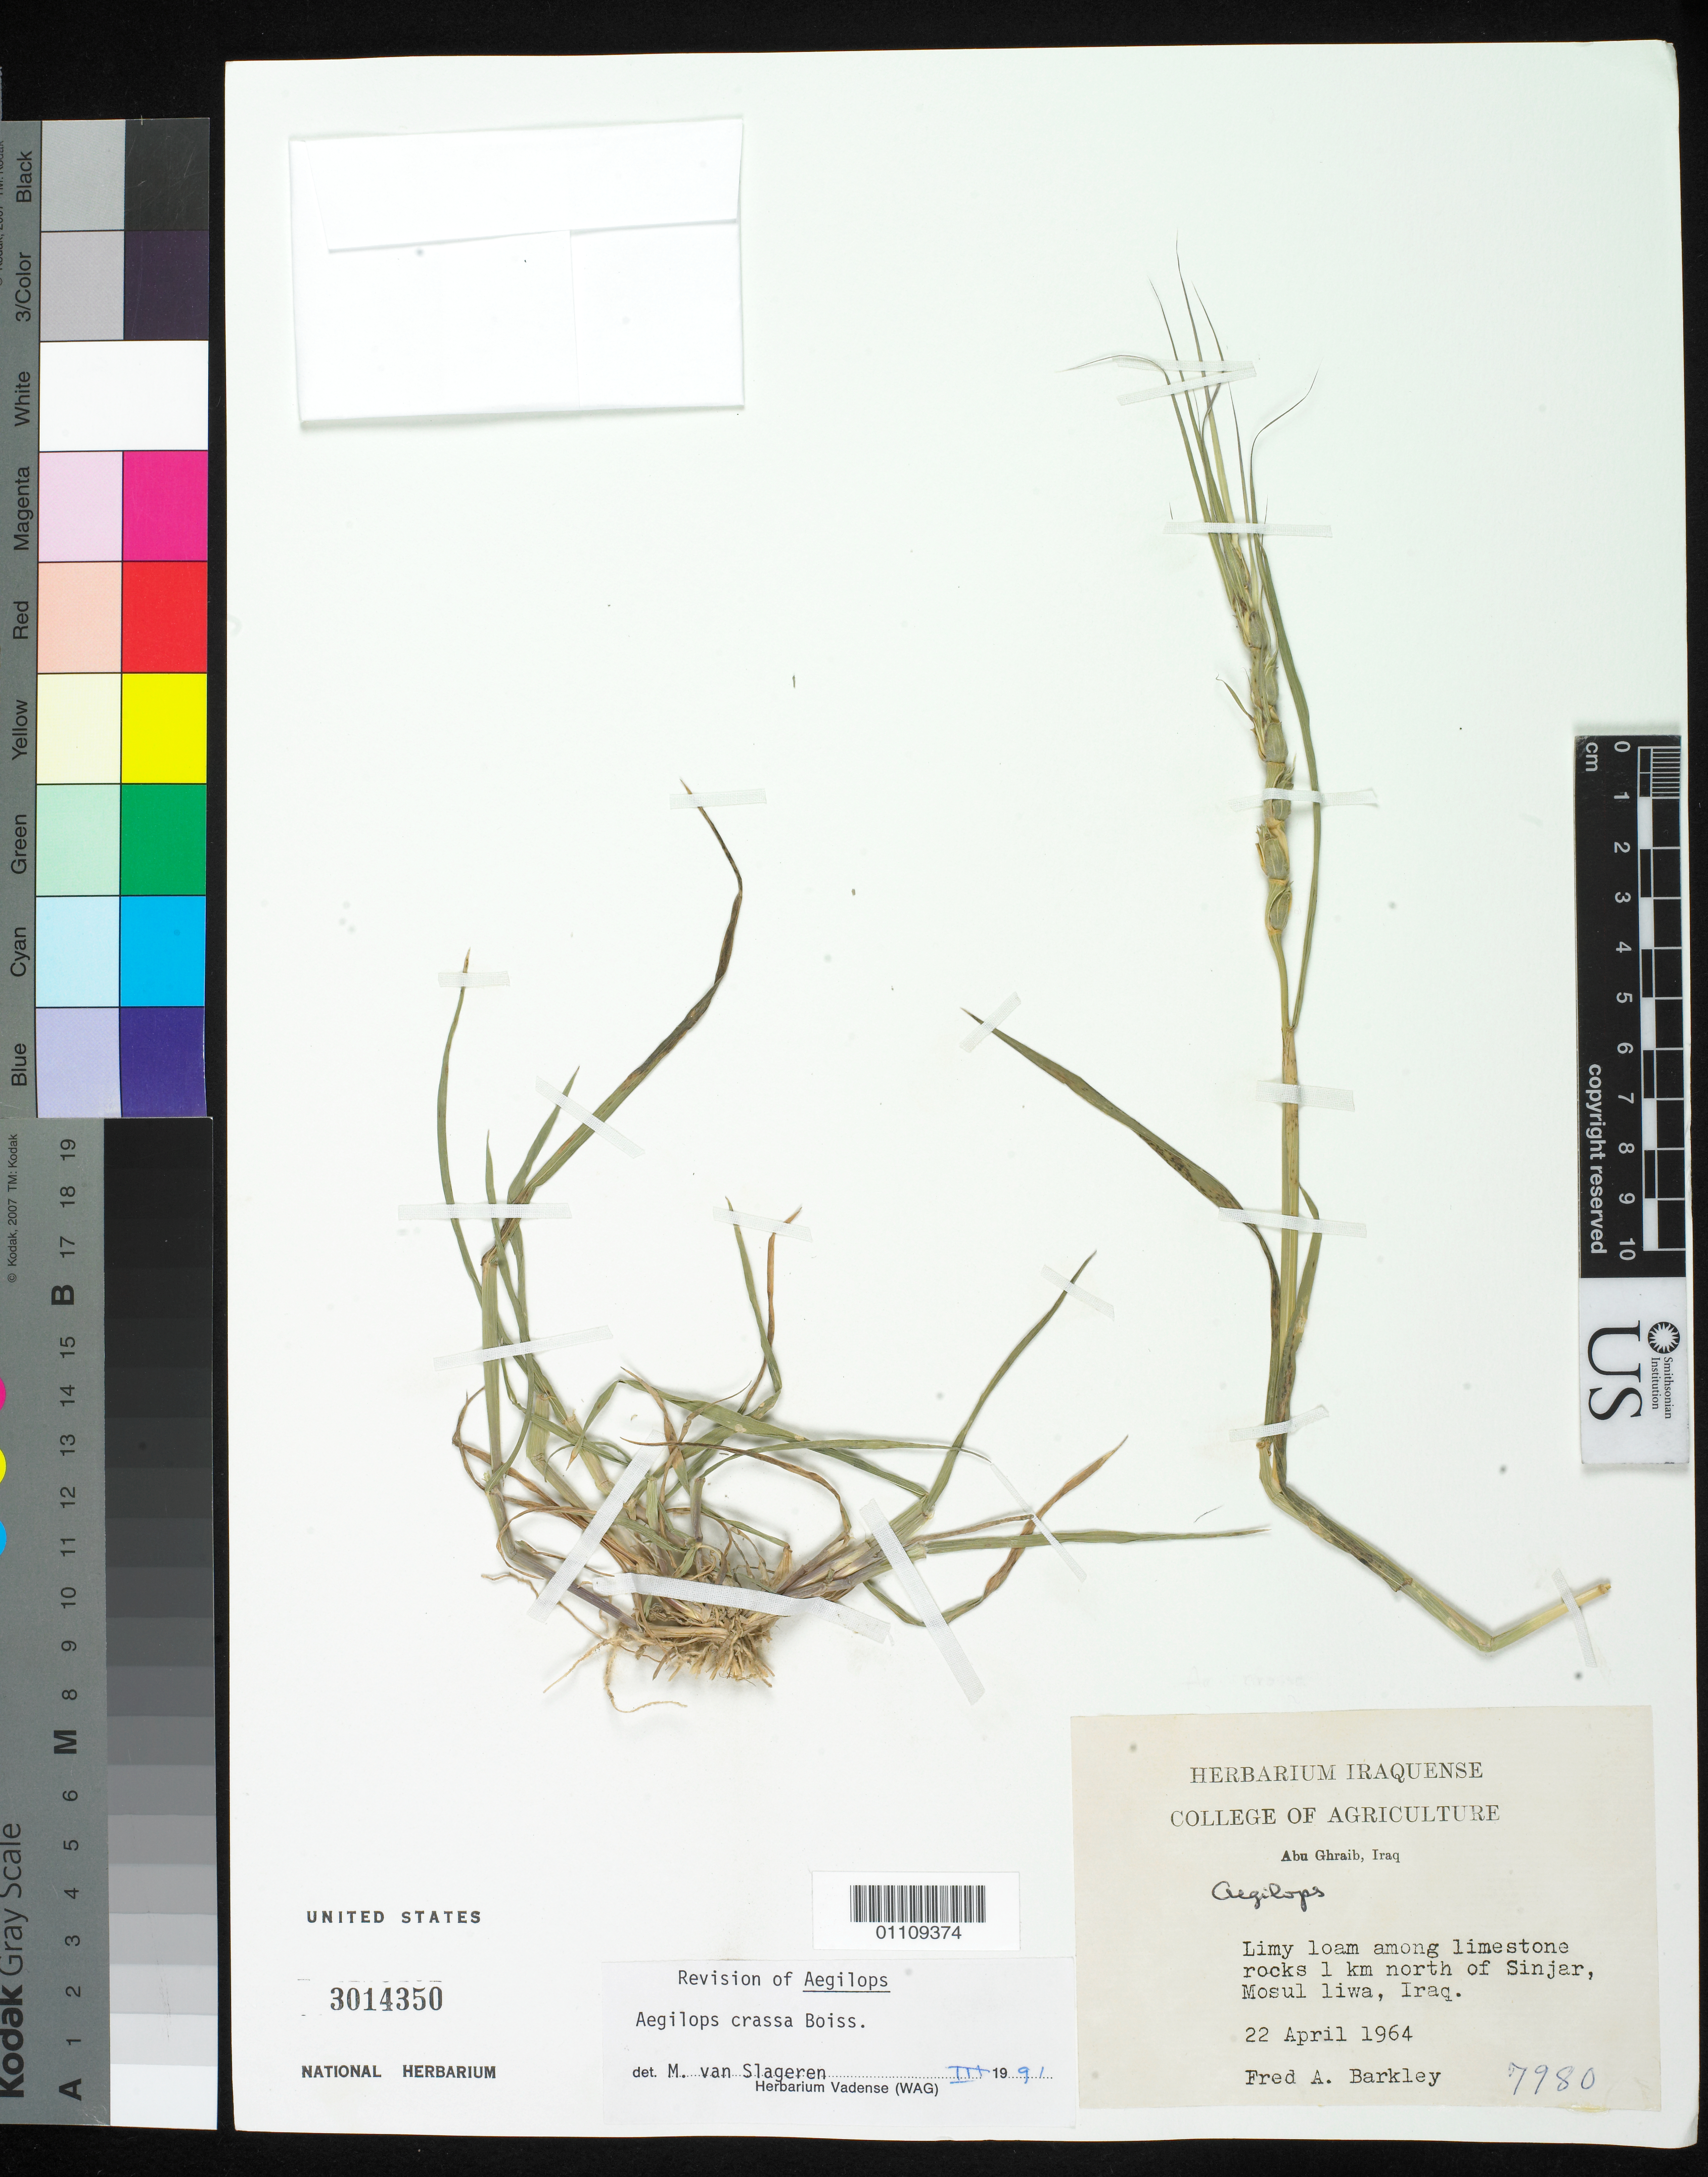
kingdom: Plantae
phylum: Tracheophyta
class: Liliopsida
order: Poales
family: Poaceae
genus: Aegilops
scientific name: Aegilops crassa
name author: Boiss.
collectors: F. A. Barkley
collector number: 7980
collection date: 1964-04-22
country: Iraq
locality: Limy loam among limestone rocks 1 km. N. of Sinjar, Mosul liwa.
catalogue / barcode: US 3014350